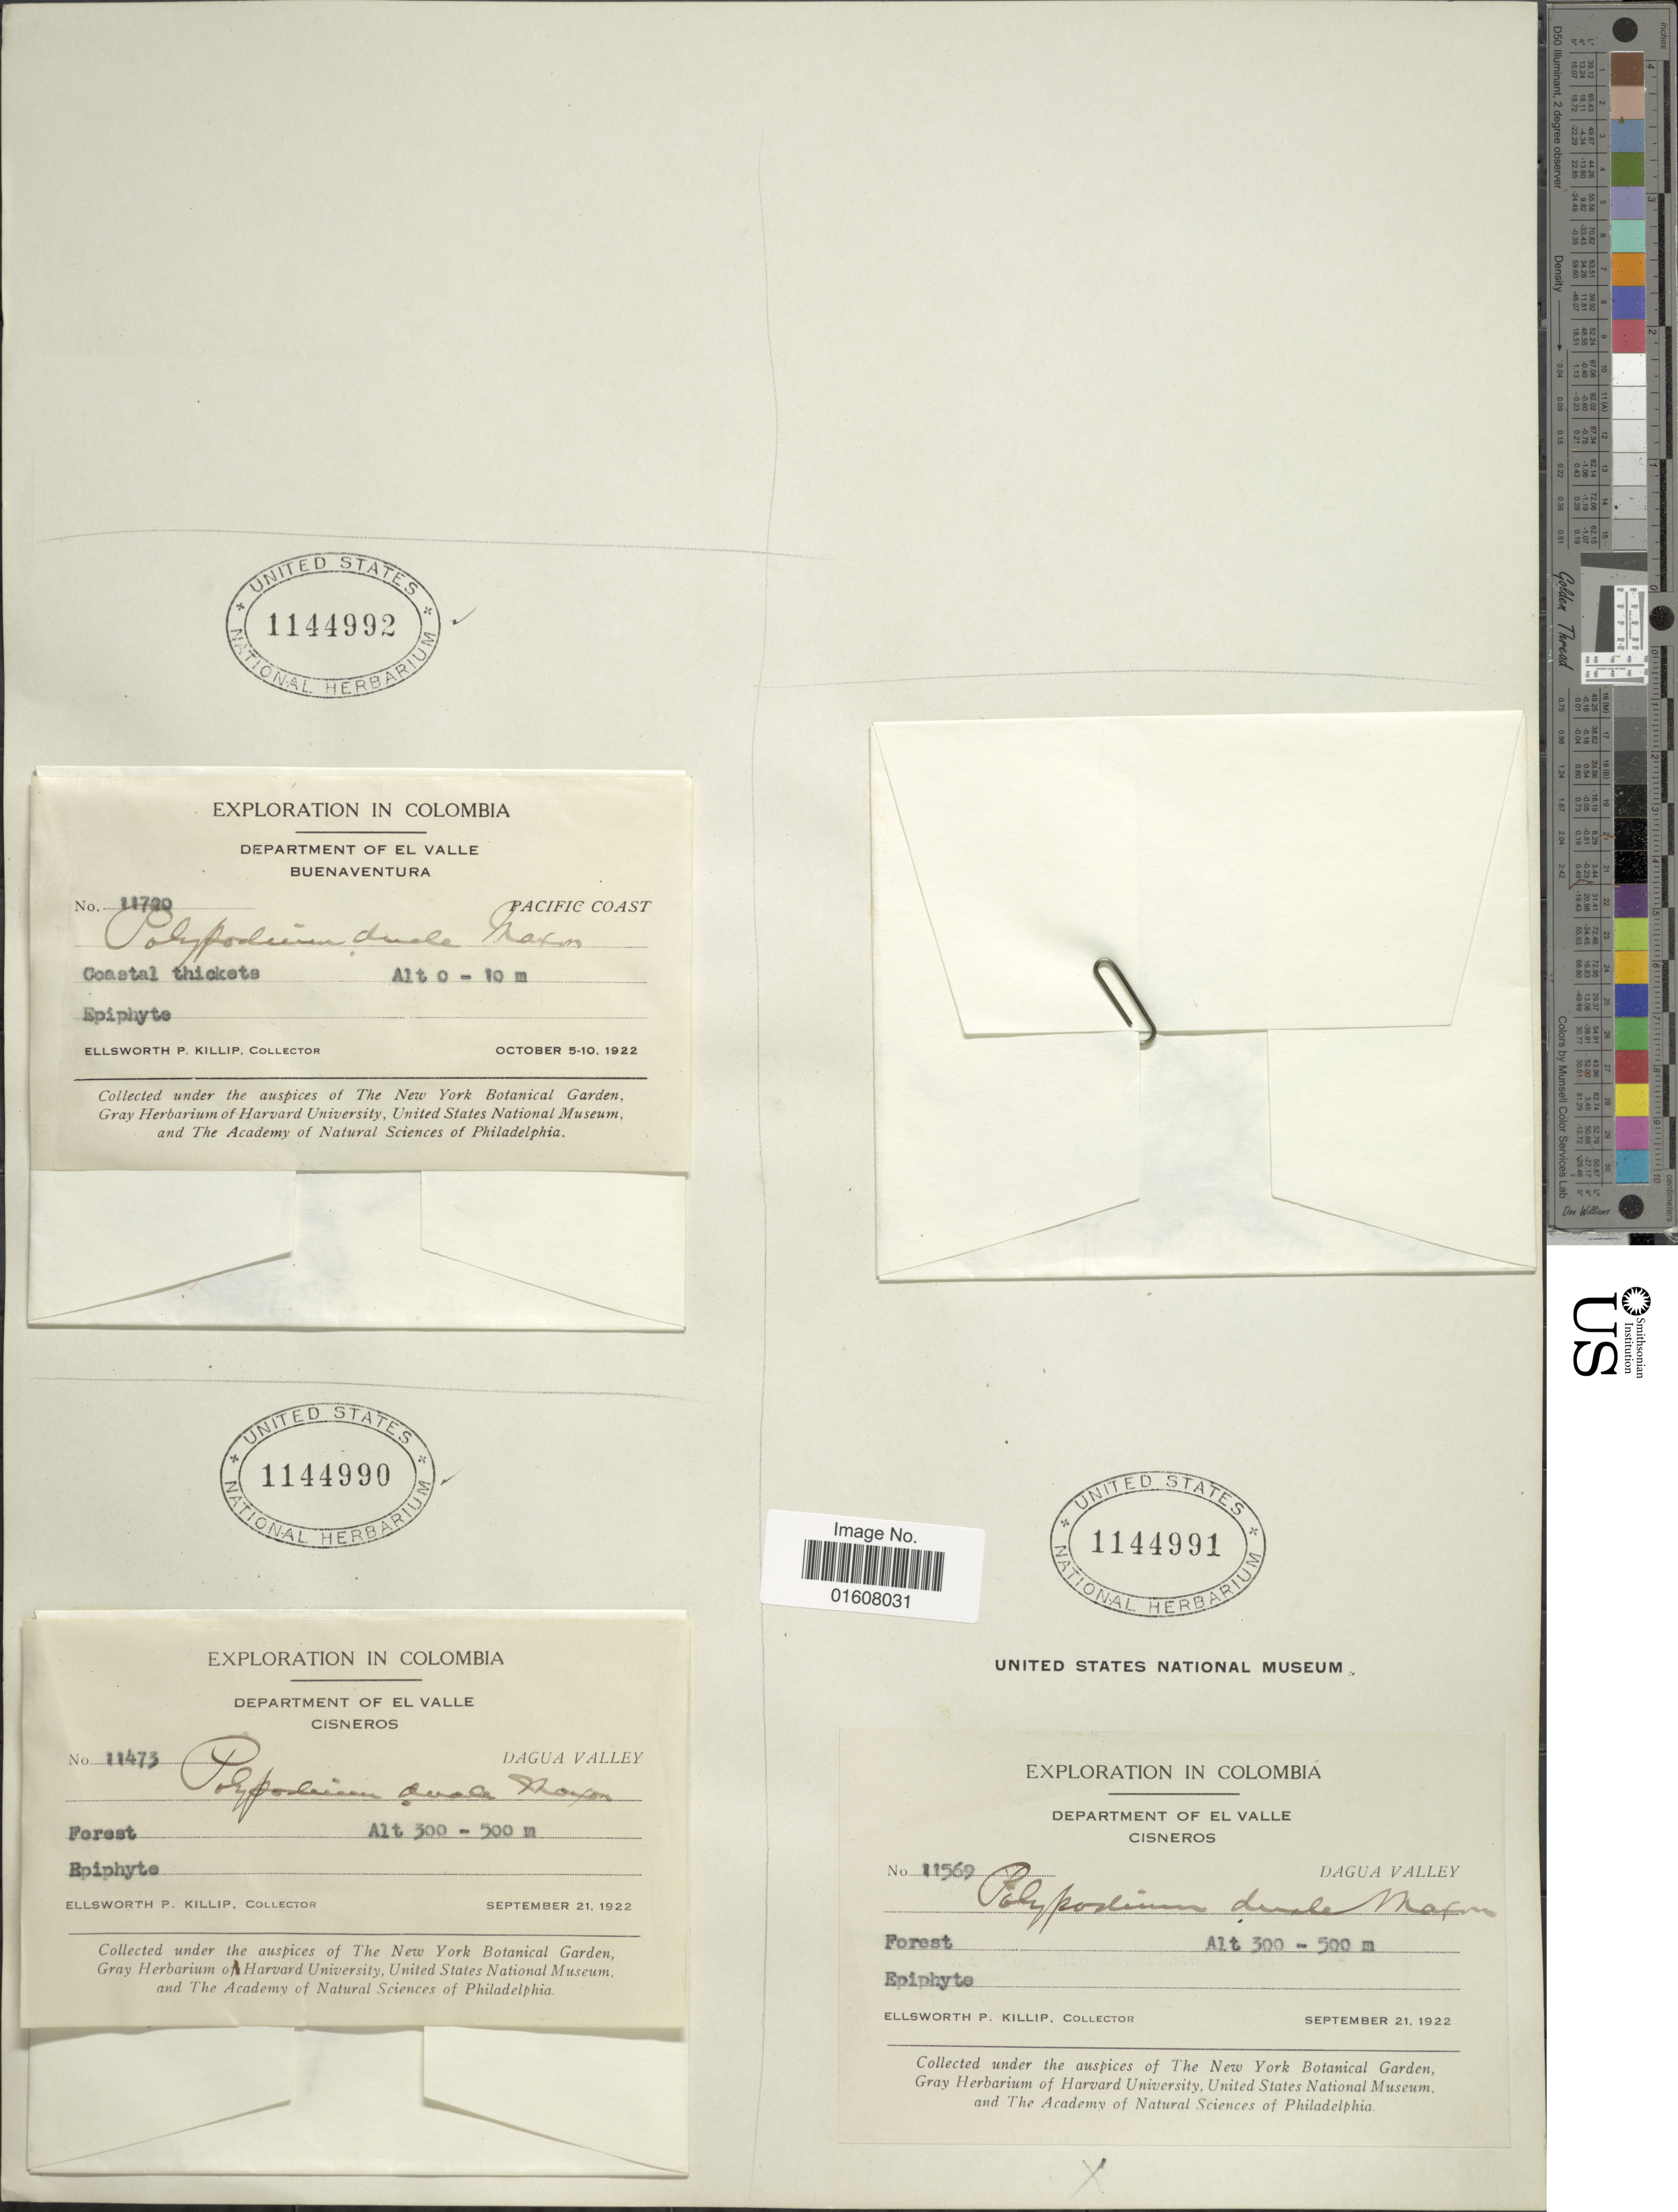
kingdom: Plantae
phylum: Tracheophyta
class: Polypodiopsida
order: Polypodiales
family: Polypodiaceae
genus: Cochlidium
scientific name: Cochlidium serrulatum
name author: (Sw.) L.E. Bishop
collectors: E. P. Killip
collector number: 11569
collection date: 1922-09-21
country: Colombia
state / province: Valle del Cauca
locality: Department of El Valle. Cisneros. Dagua Valley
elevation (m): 300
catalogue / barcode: US 1144991-2